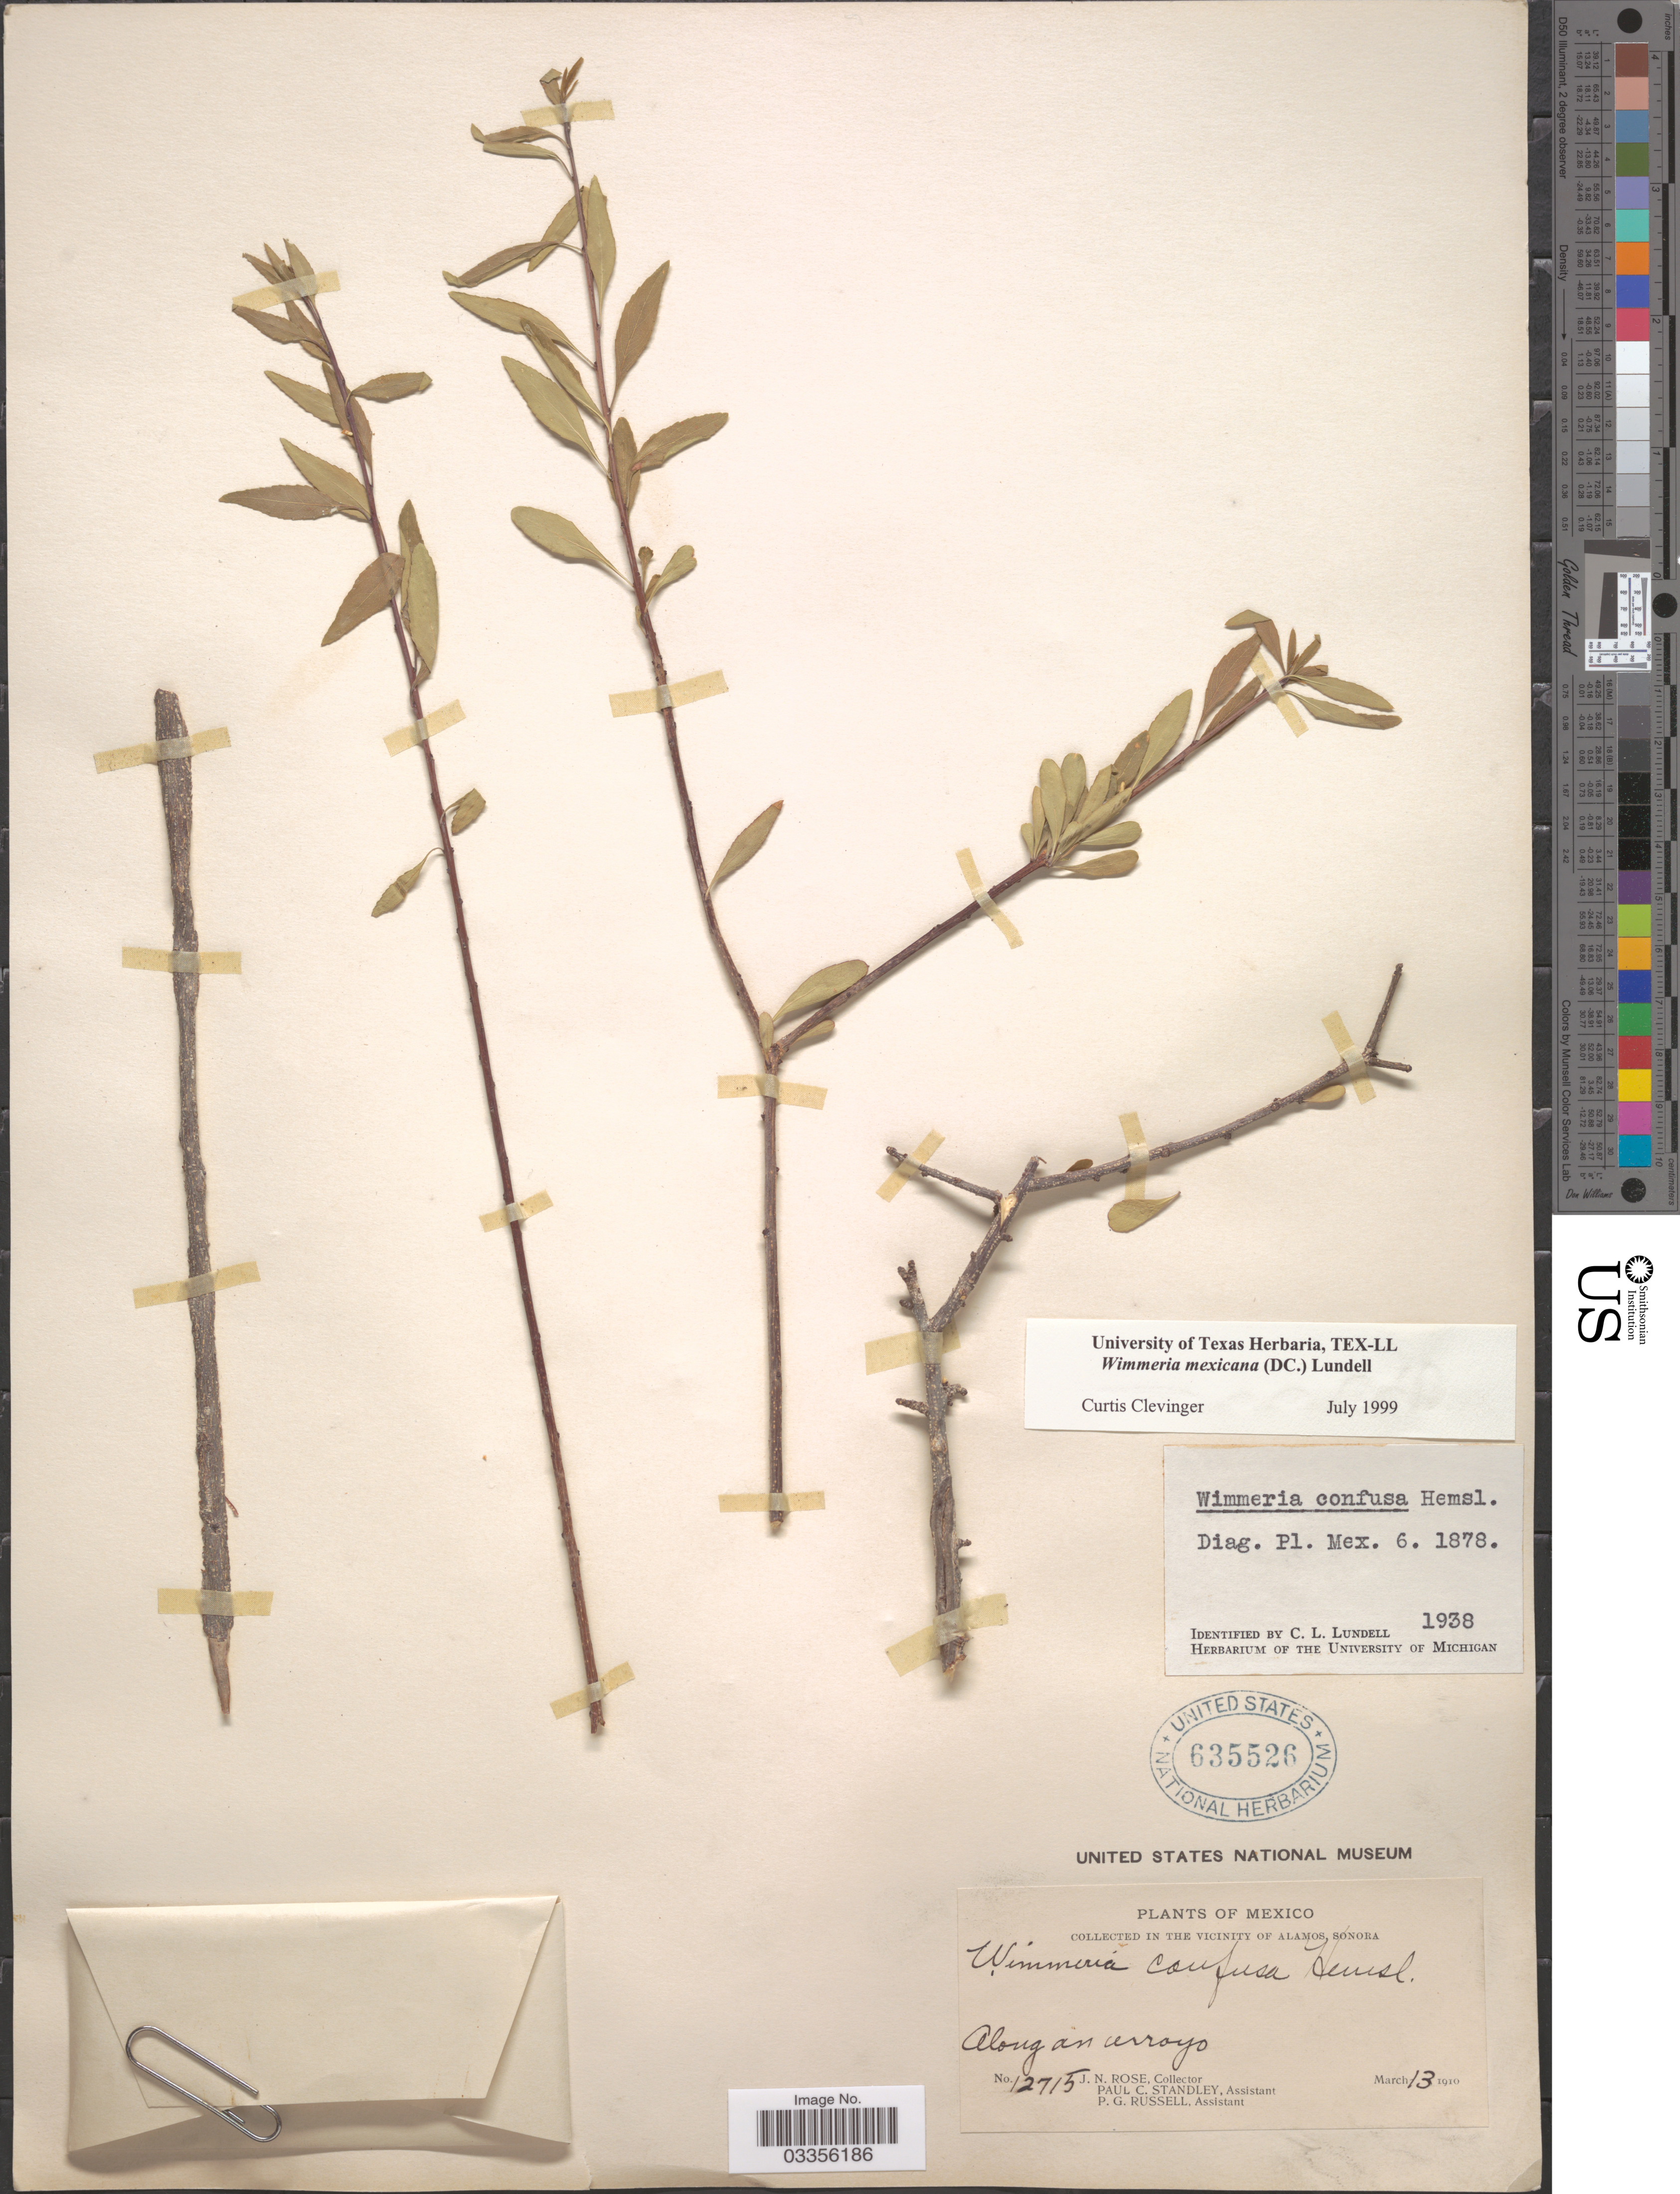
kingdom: Plantae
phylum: Tracheophyta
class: Magnoliopsida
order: Celastrales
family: Celastraceae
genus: Wimmeria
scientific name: Wimmeria mexicana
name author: (DC.) Lundell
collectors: J. N. Rose, P. C. Standley & P. G. Russell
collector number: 12715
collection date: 1910-03-13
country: Mexico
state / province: Sonora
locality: In the vicinity of Alamos. Along an arroyo.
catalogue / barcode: US 635526